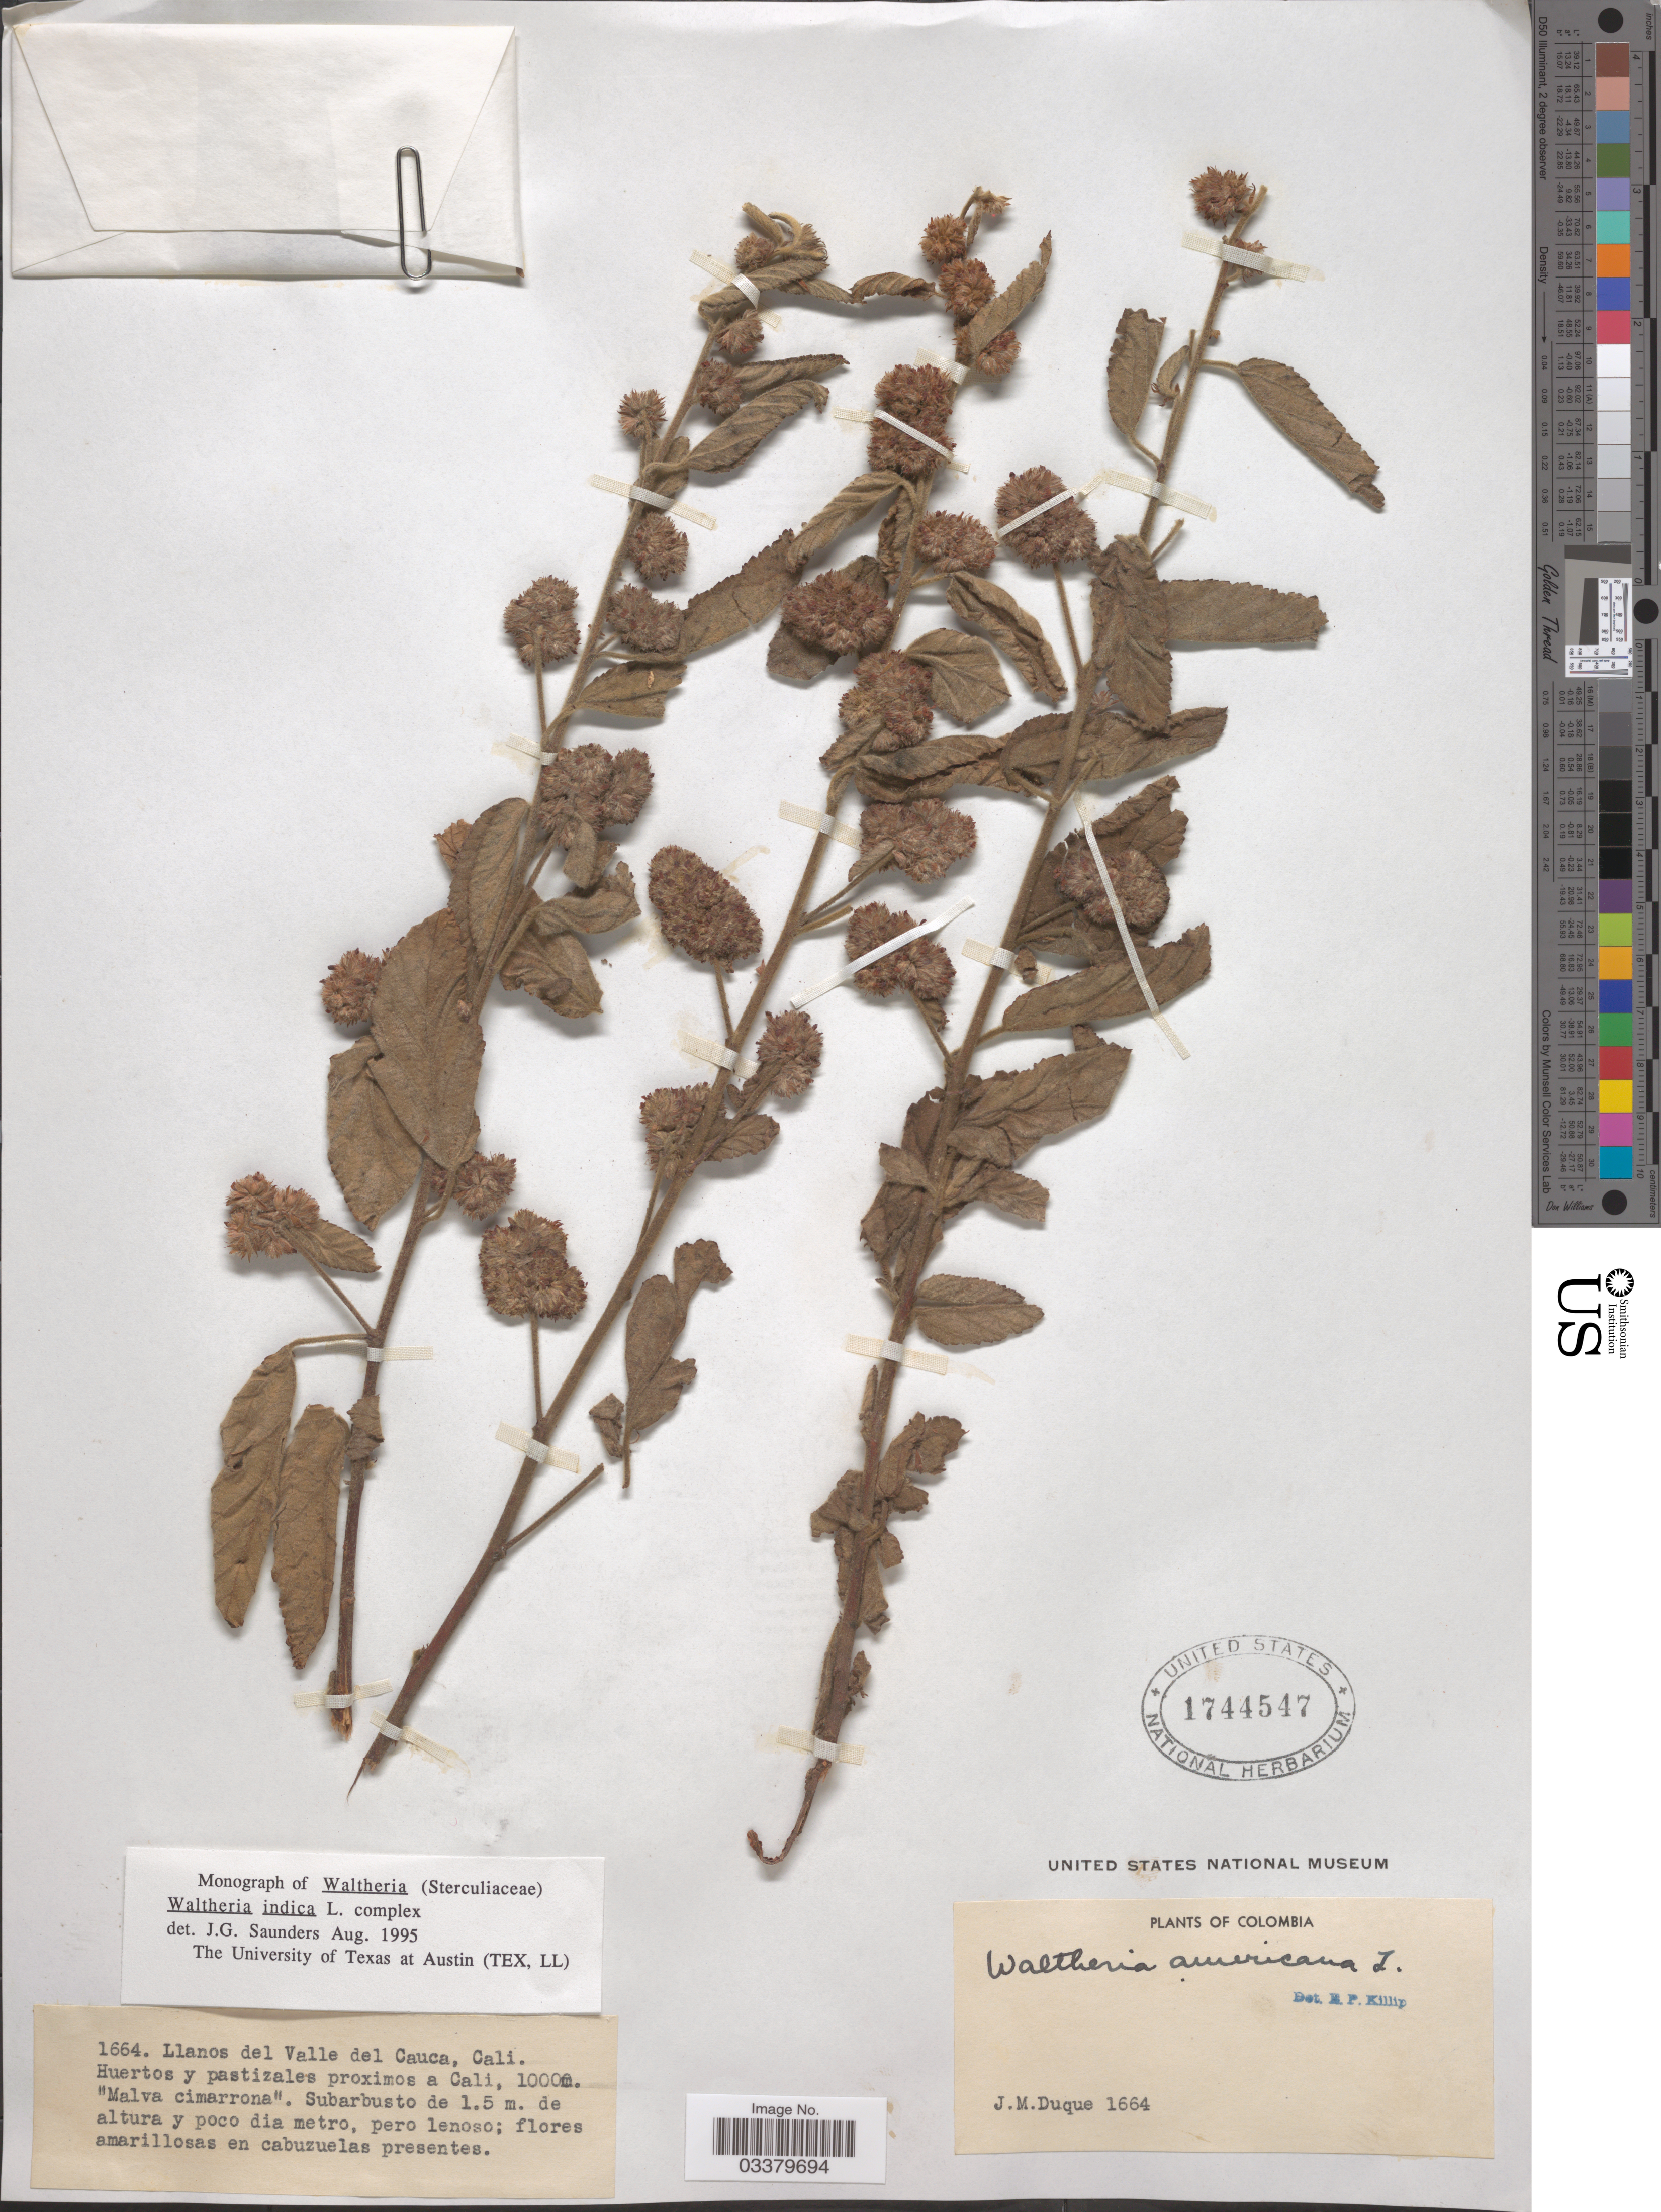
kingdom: Plantae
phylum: Tracheophyta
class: Magnoliopsida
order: Malvales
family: Malvaceae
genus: Waltheria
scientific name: Waltheria indica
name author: L.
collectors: J. Duque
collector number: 1664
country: Colombia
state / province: Valle del Cauca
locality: Llanos del Valle del Cauca, Cali. Huertos y pastizales proximos a Cali.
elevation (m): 1000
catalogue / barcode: US 1744547